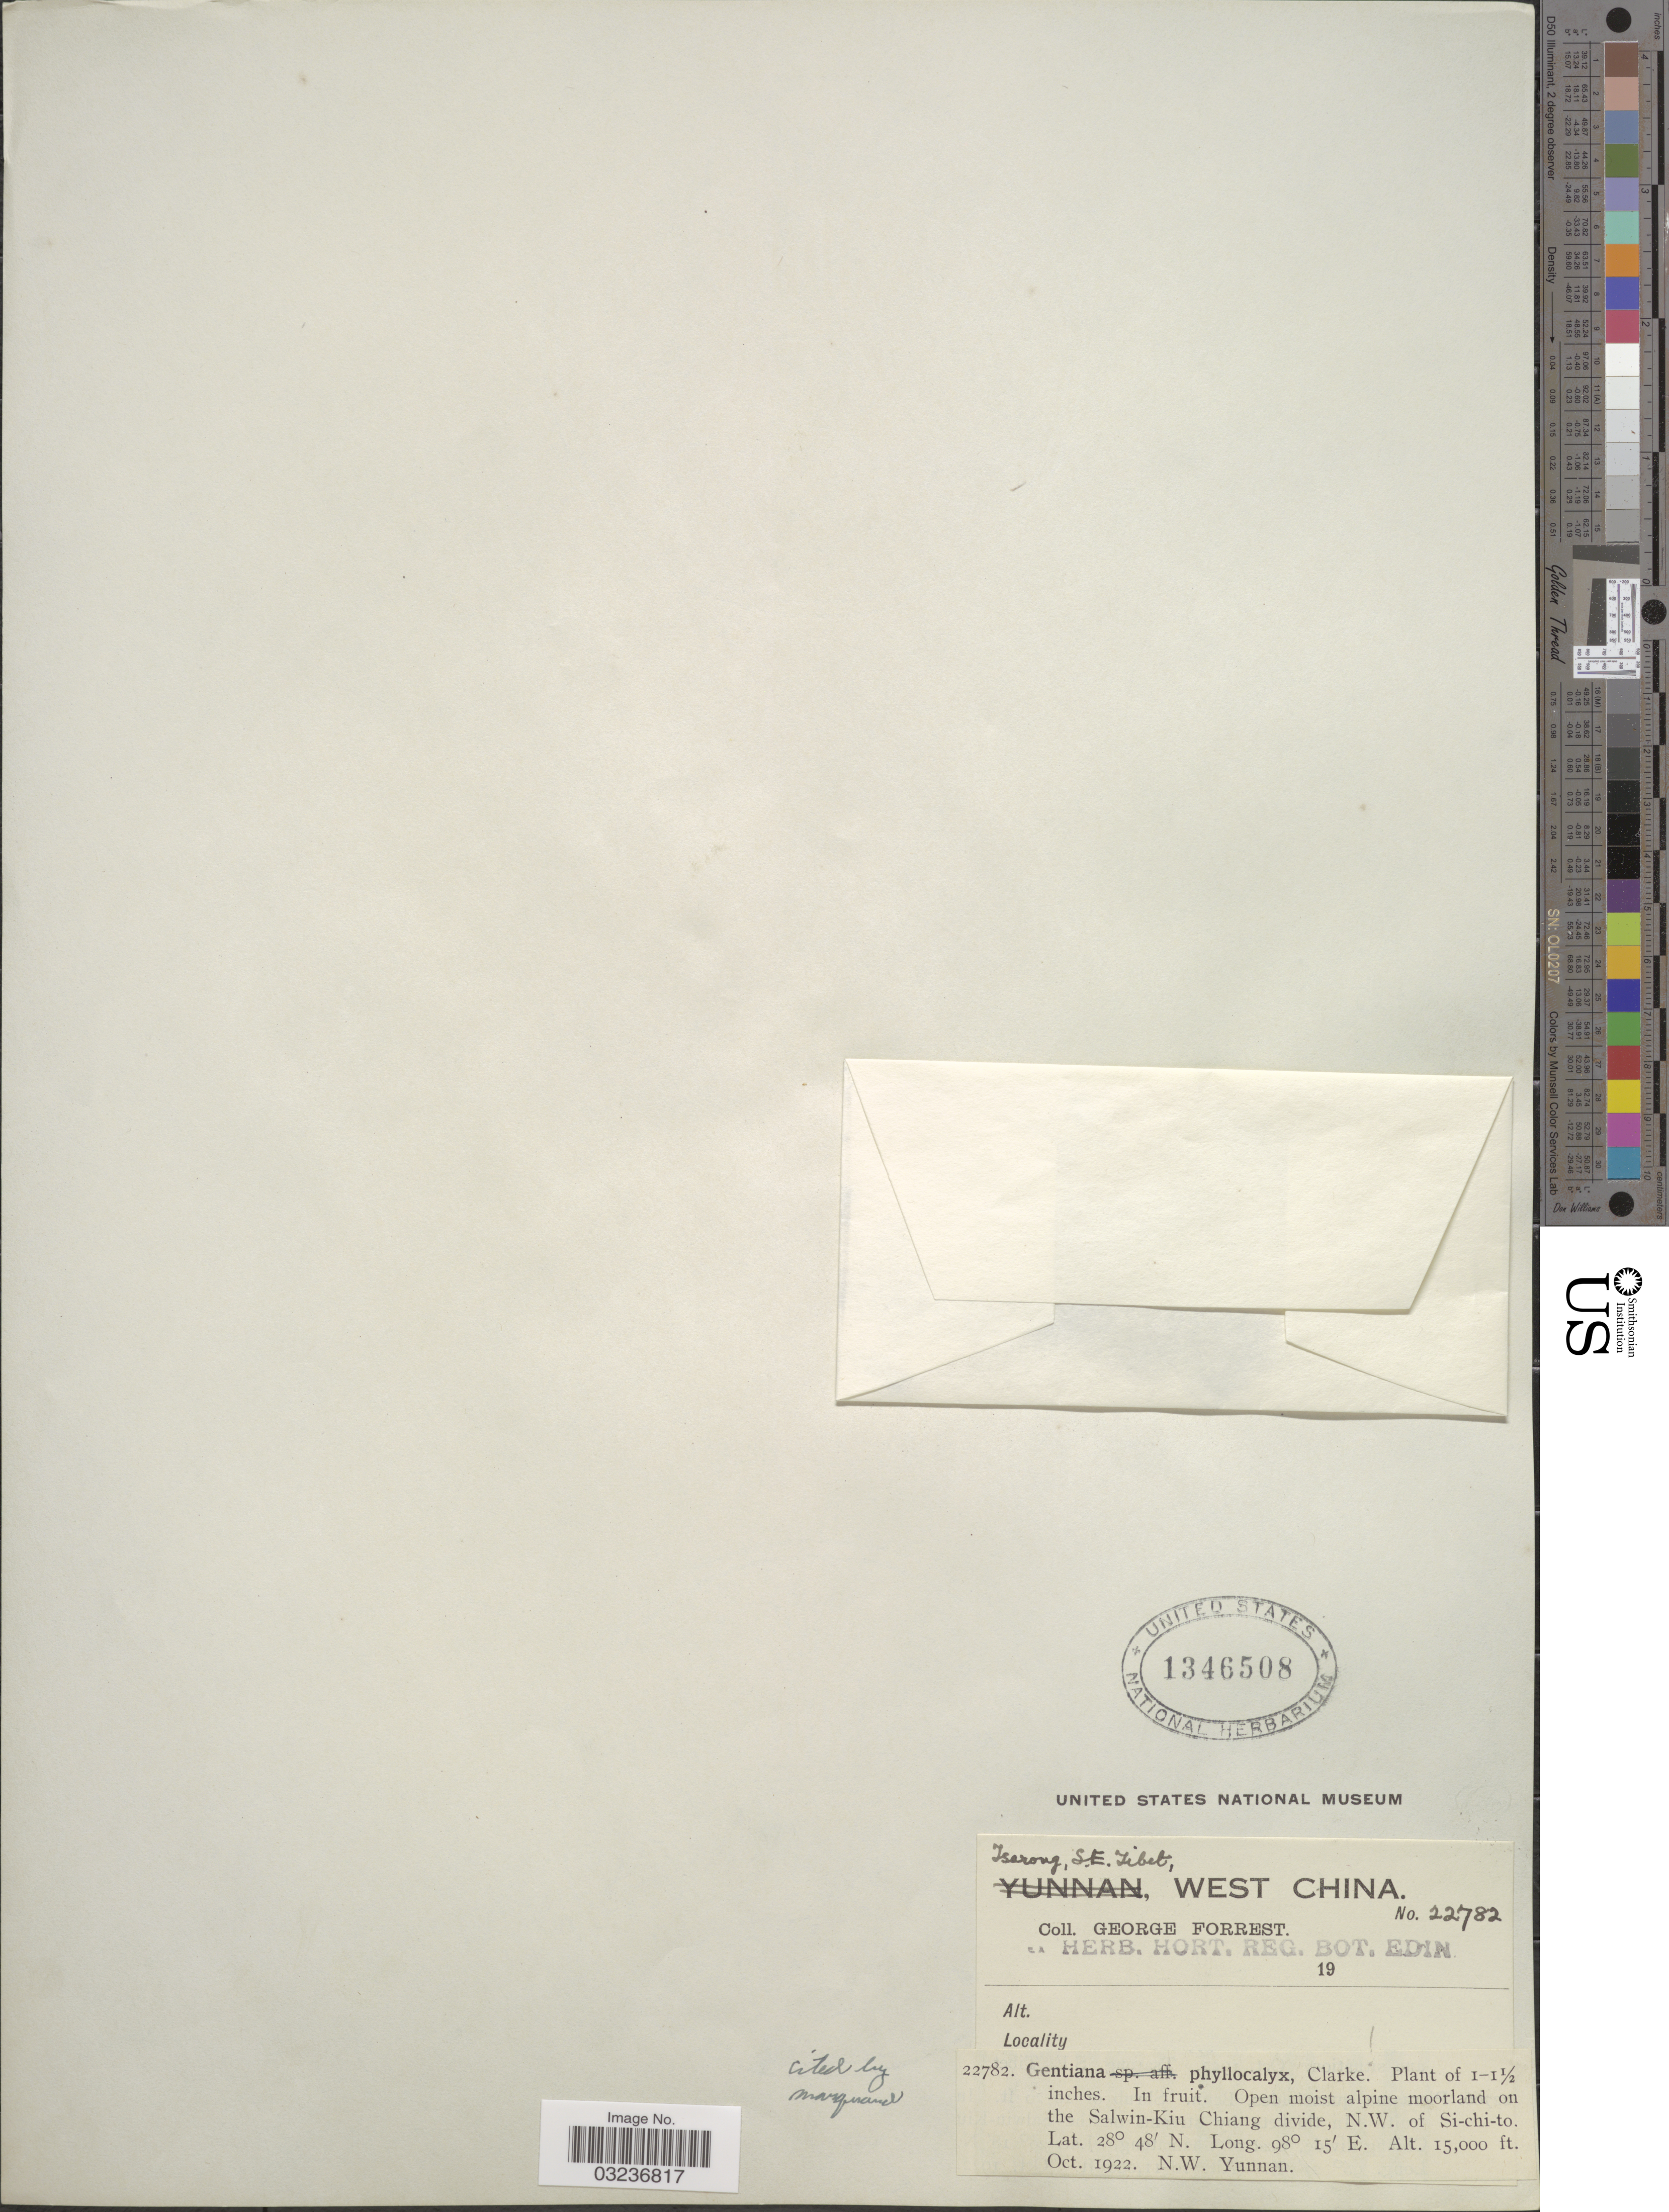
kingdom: Plantae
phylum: Tracheophyta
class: Magnoliopsida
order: Gentianales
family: Gentianaceae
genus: Gentiana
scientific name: Gentiana phyllocalyx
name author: C.B. Clarke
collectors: G. Forrest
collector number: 22782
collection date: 1922-10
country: China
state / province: Yunnan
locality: Tsarong, S. E Tibet, West China, Open moist alpine moorland on the Salwin-Kiu Chiang divide, N.W. of Si-chi-to, N.W. Yunnan.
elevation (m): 4572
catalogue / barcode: US 1346508